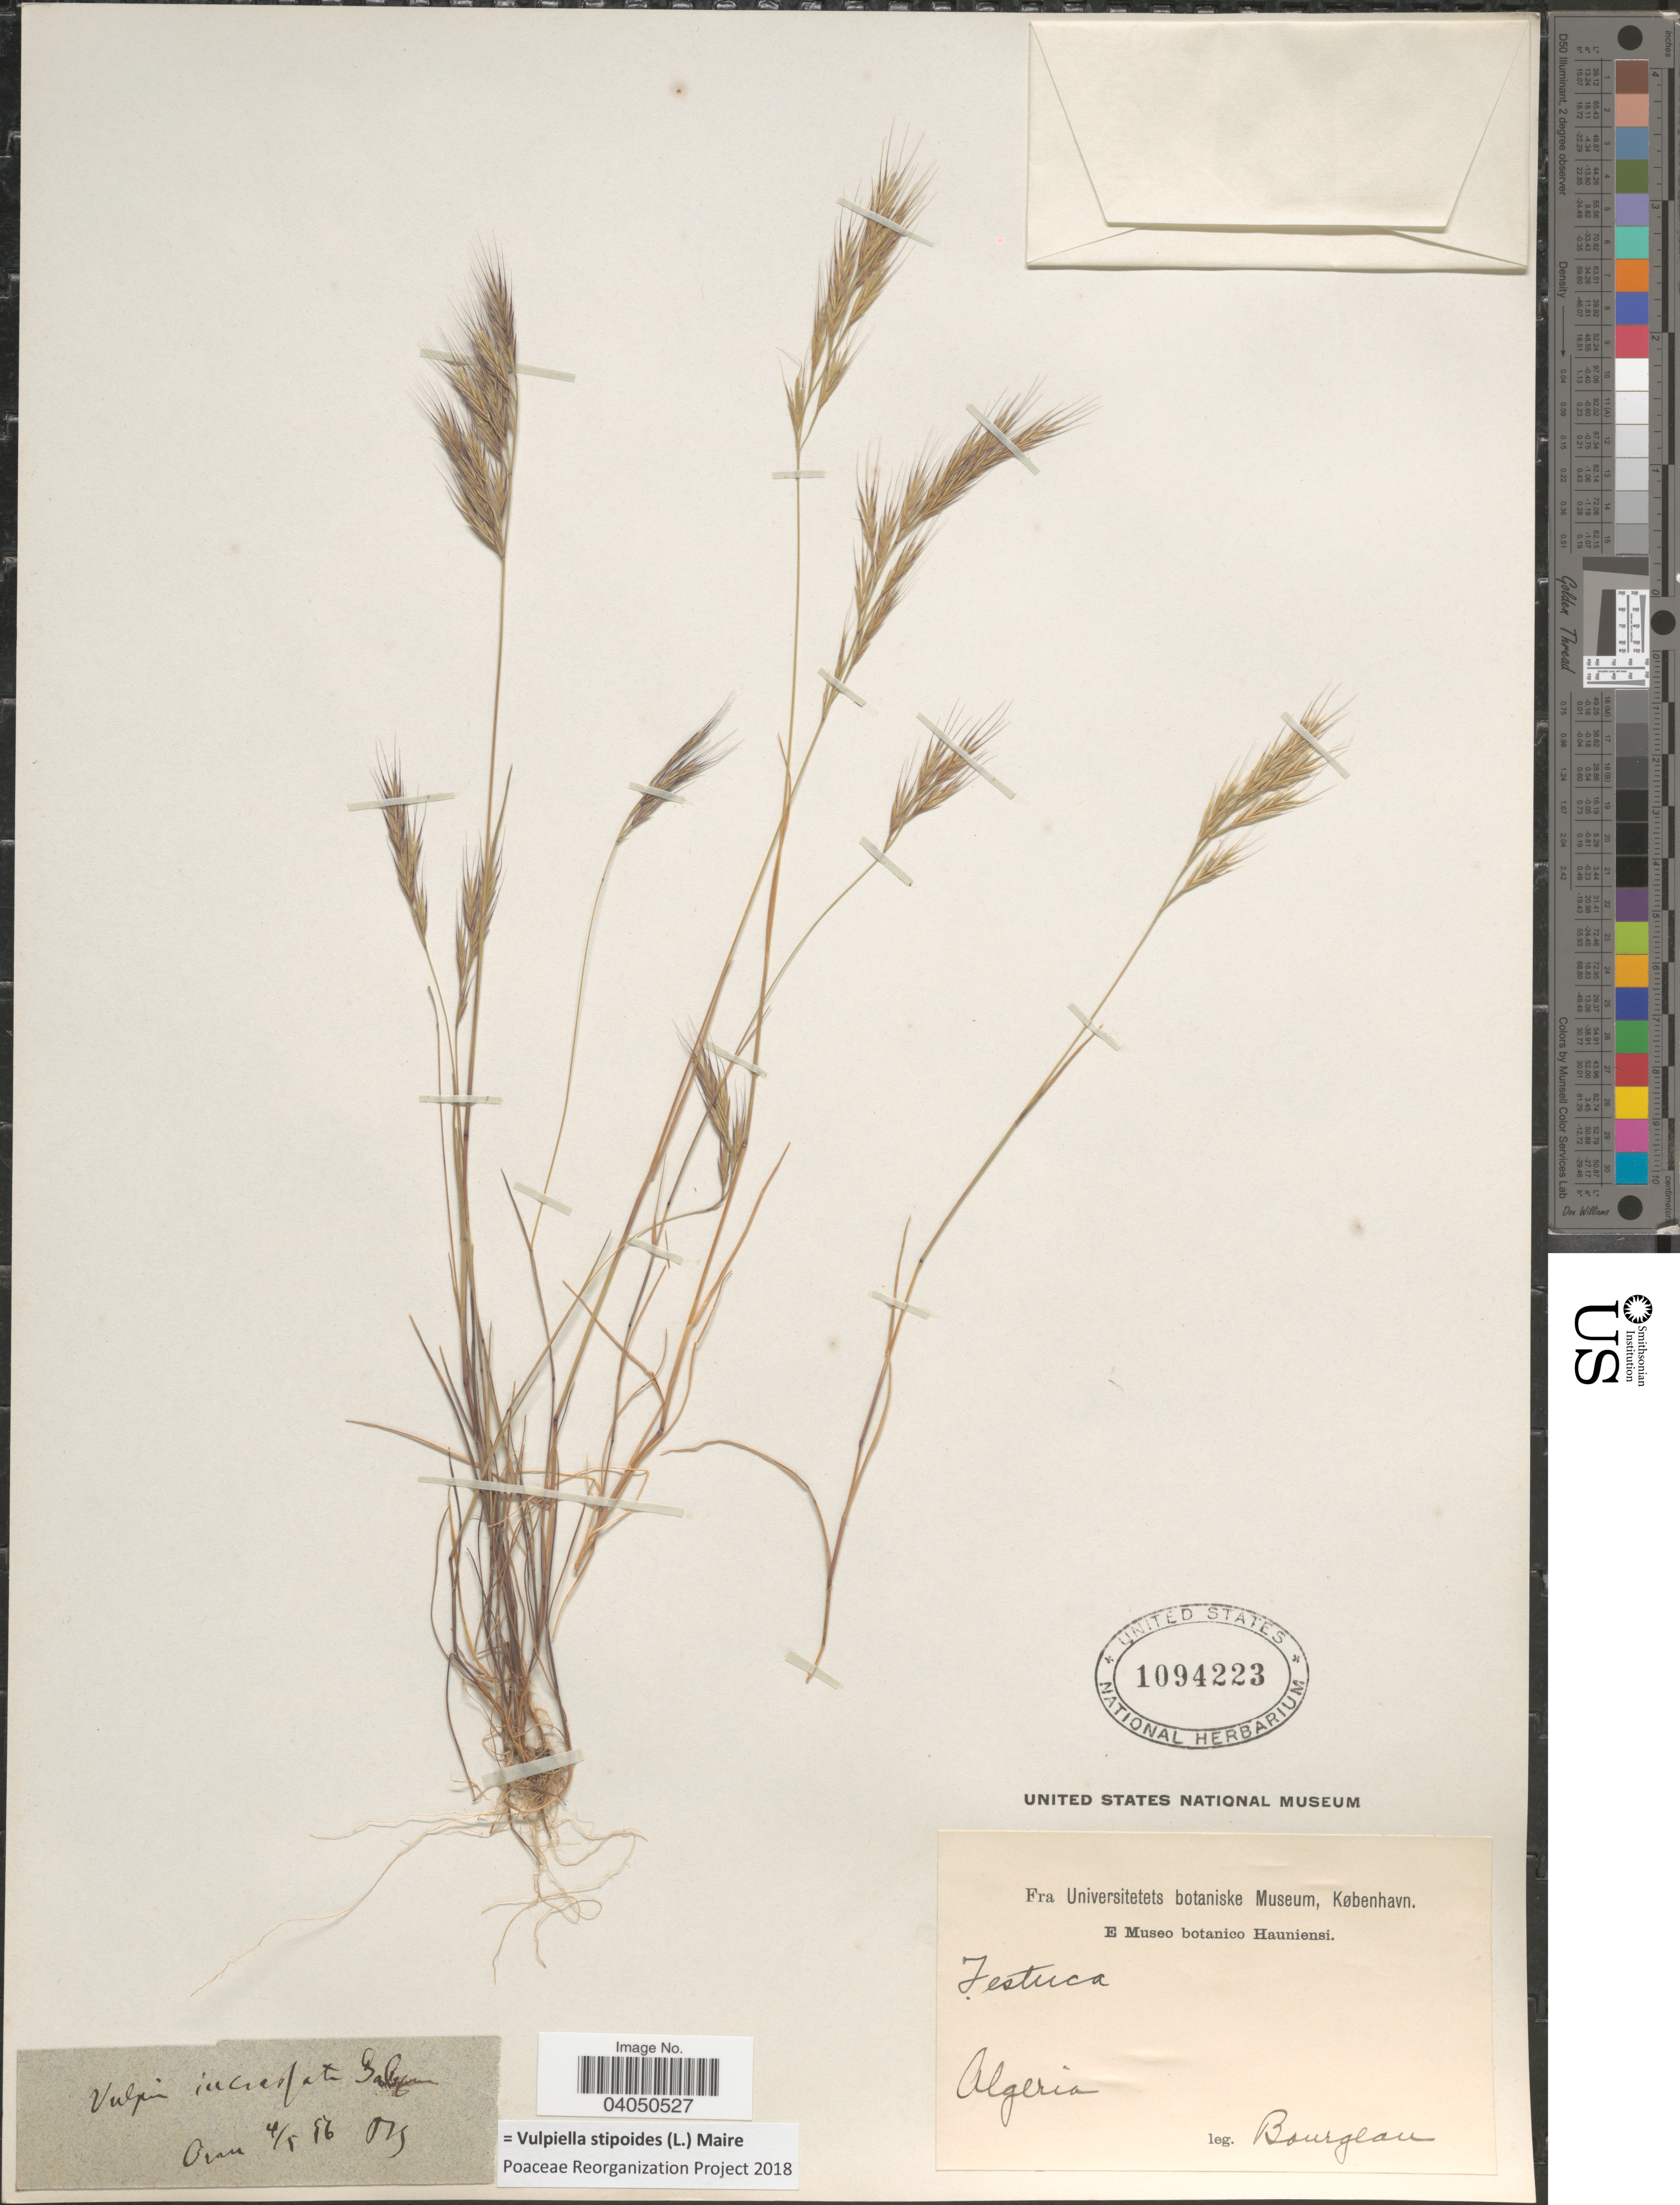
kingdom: Plantae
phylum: Tracheophyta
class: Liliopsida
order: Poales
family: Poaceae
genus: Vulpiella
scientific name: Vulpiella stipoides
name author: (L.) Maire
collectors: -. Bourgeau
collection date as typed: Transcribed d/m/y: 4/5/56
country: Algeria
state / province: Oran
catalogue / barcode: US 1094223